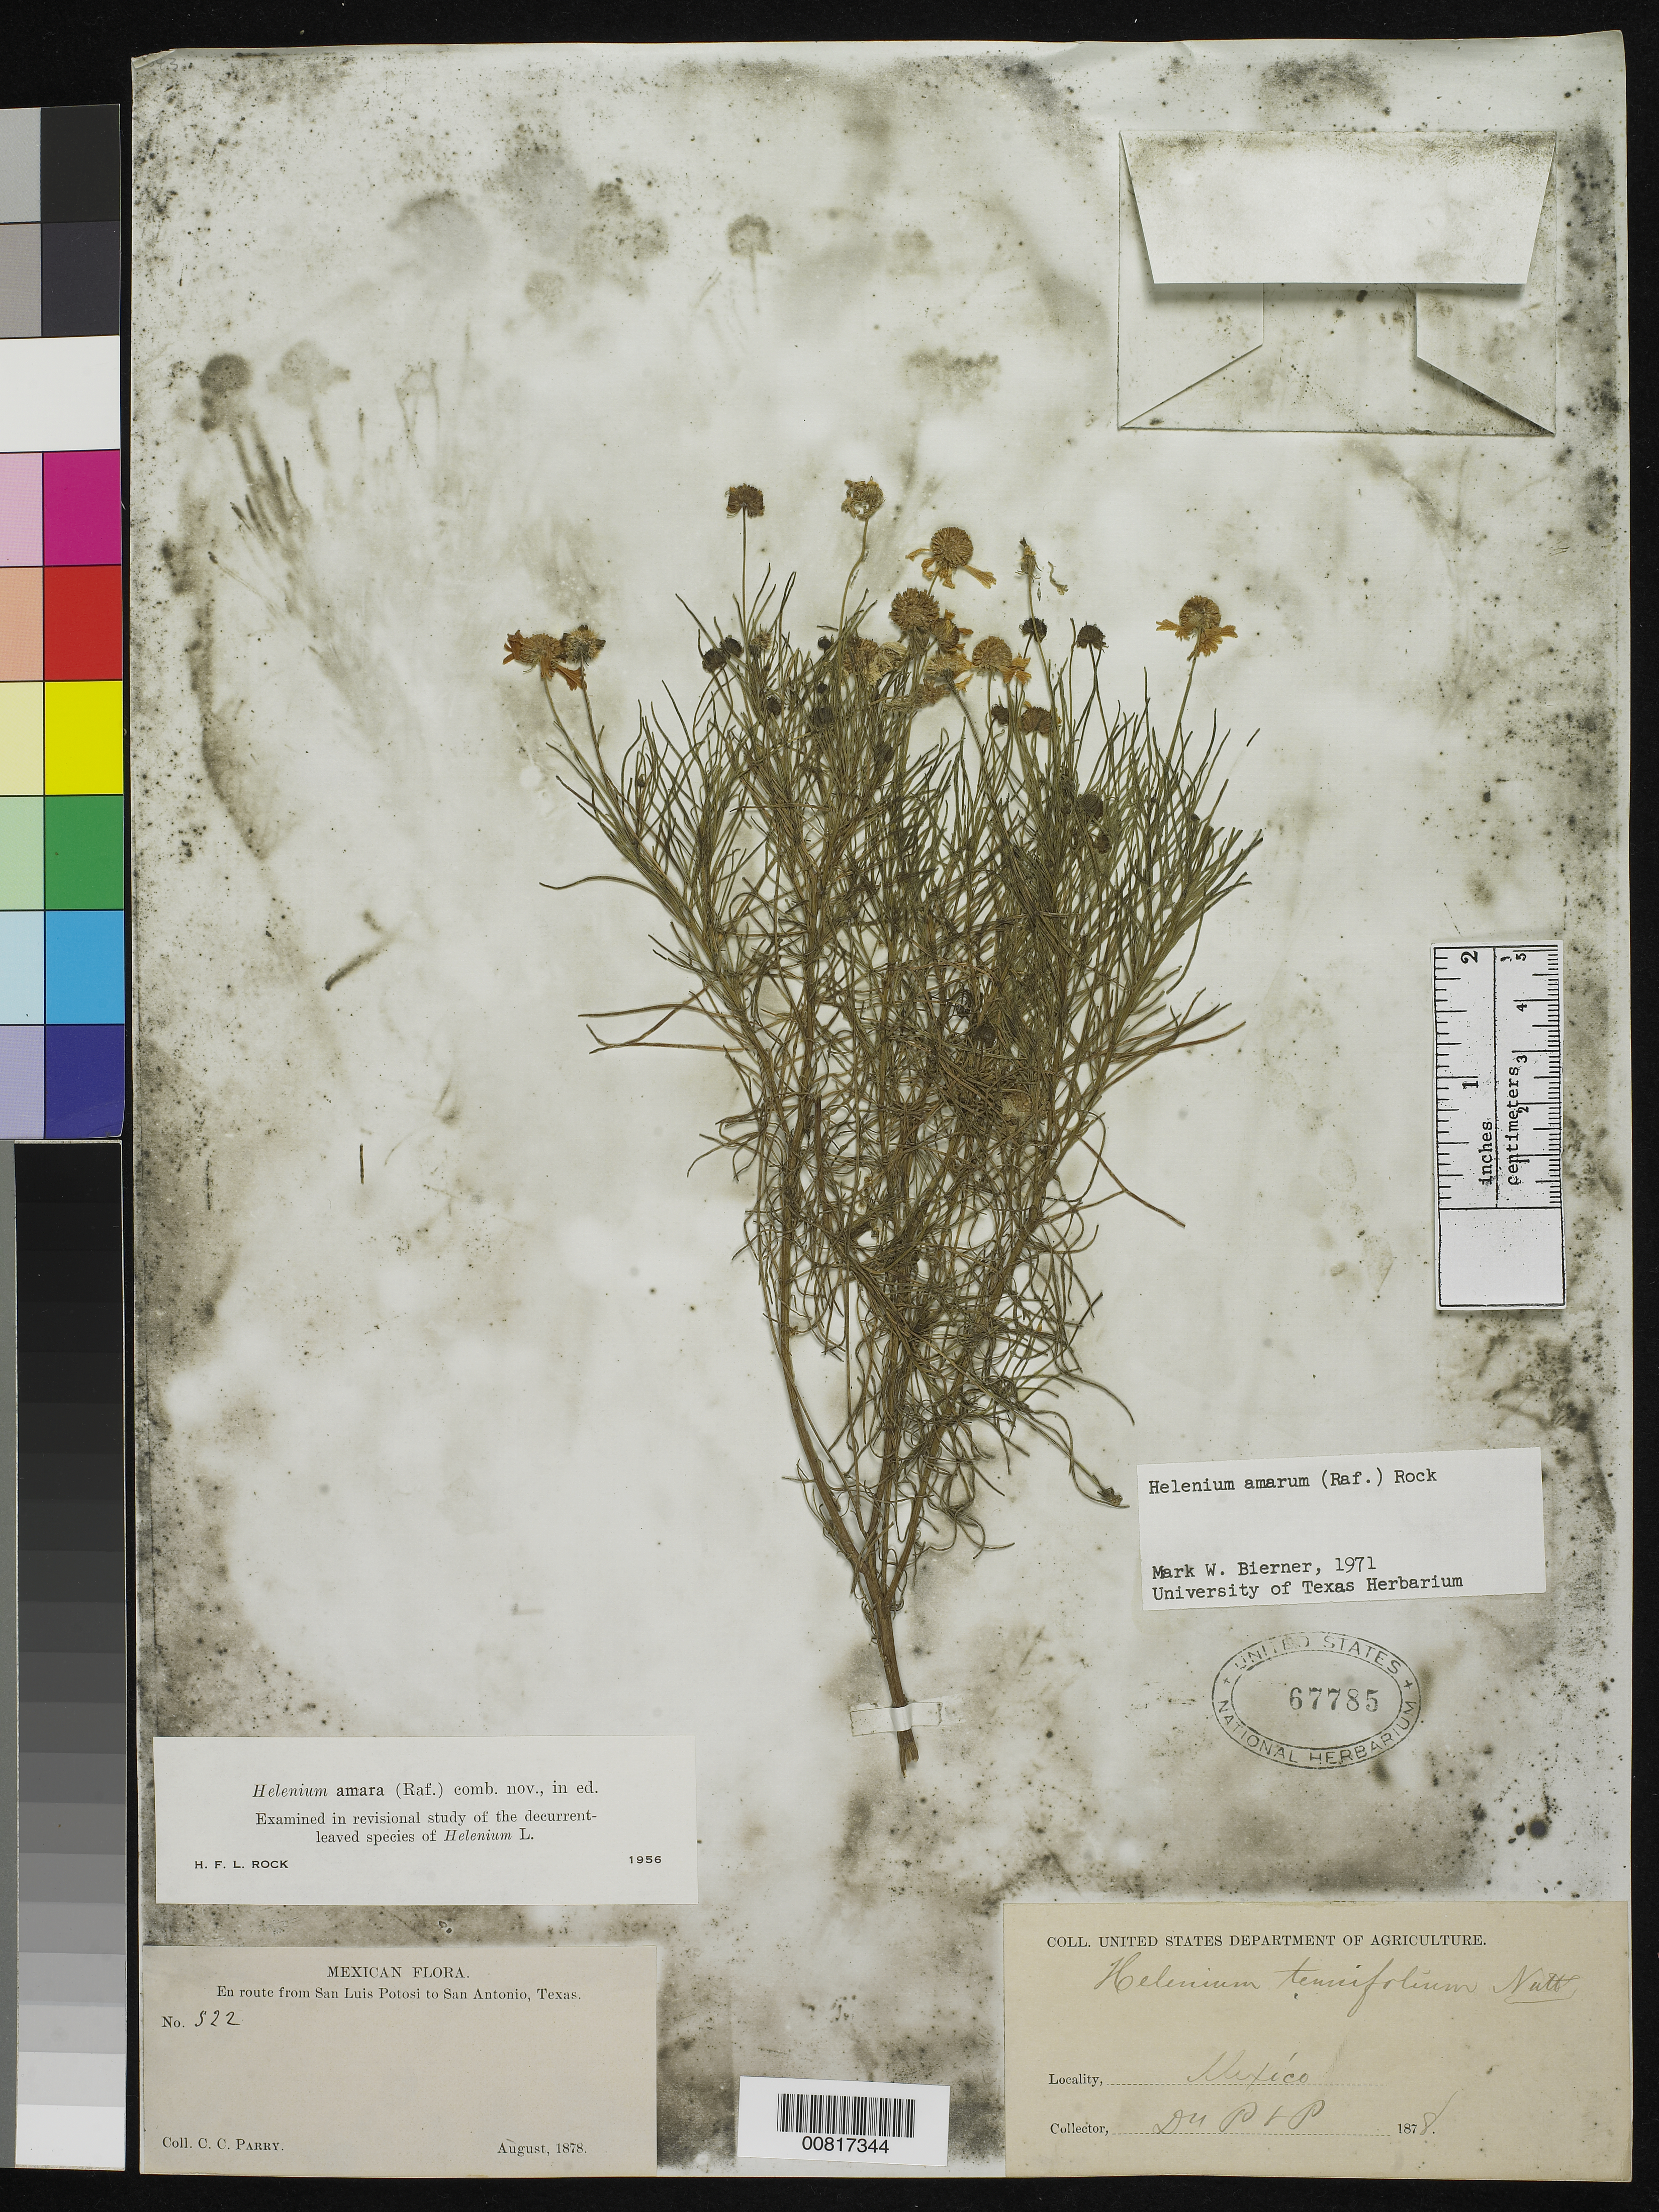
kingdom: Plantae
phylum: Tracheophyta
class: Magnoliopsida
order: Asterales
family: Asteraceae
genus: Helenium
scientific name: Helenium amarum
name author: (Raf.) H. Rock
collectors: C. C. Parry & E. Palmer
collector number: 522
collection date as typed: Aug 1878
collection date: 1878-08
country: Mexico / United States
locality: En route from San Luis Potosí to San Antonio, Texas.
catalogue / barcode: US 67785